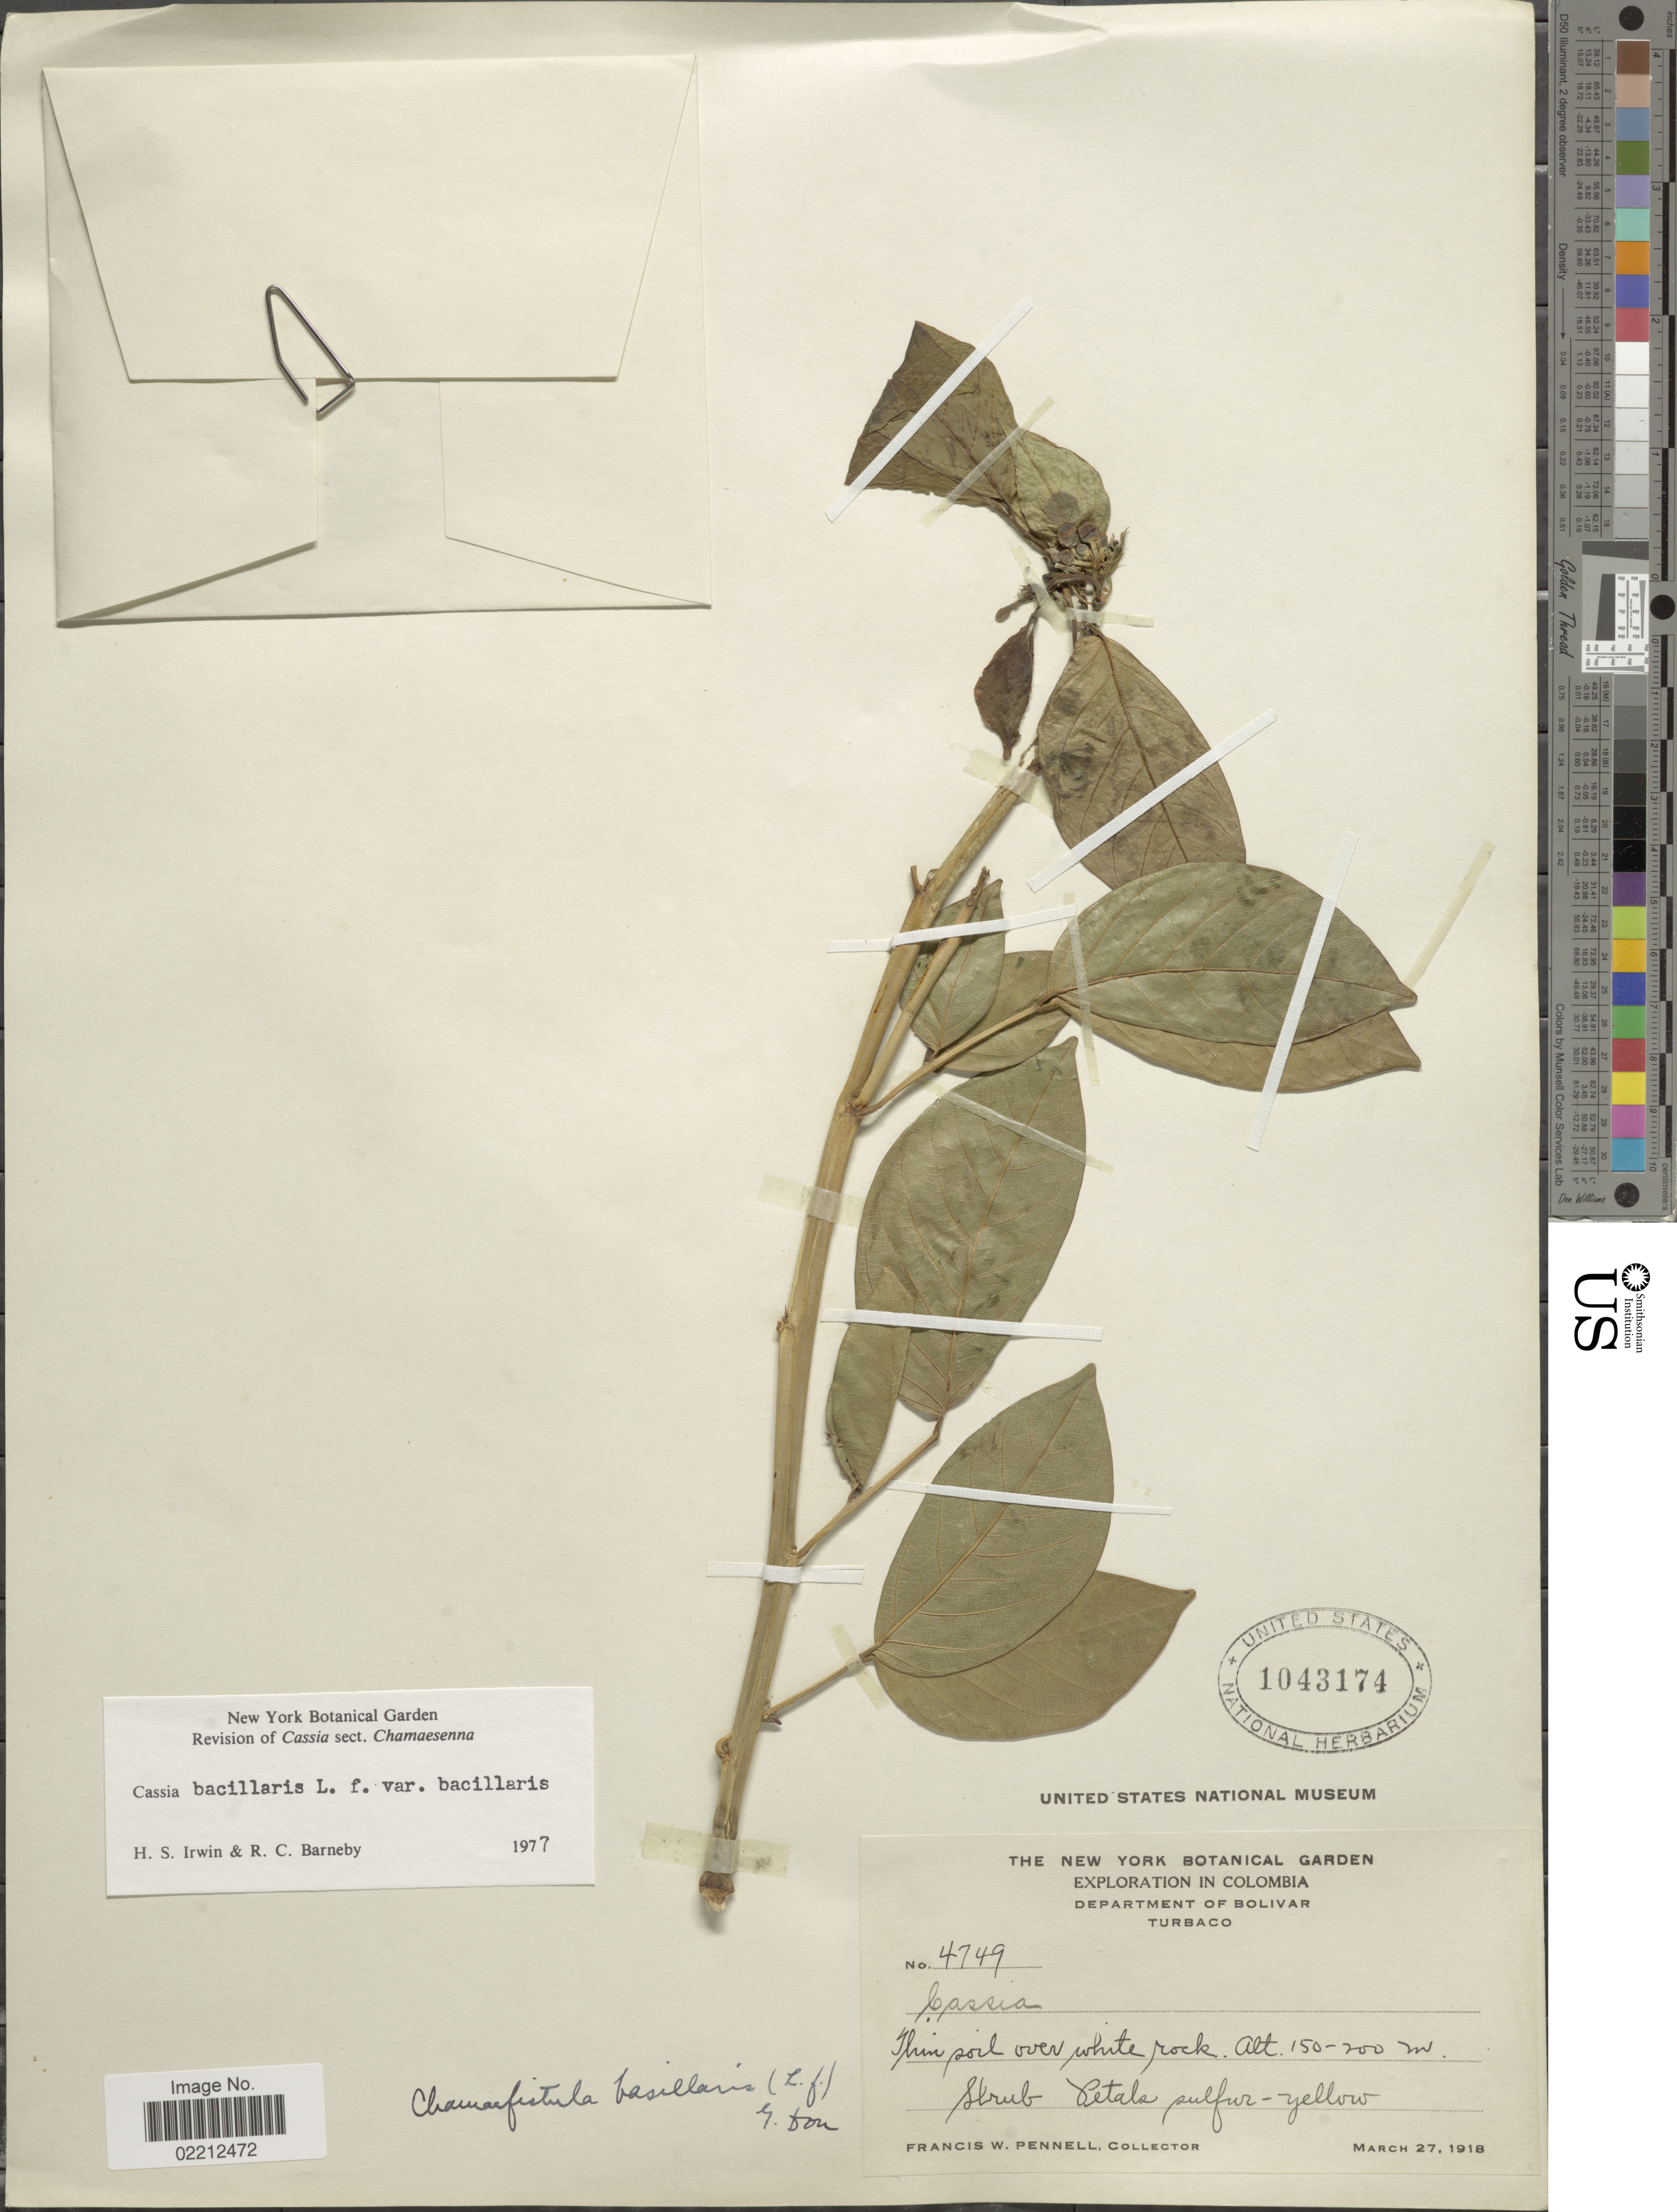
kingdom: Plantae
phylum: Tracheophyta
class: Magnoliopsida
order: Fabales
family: Fabaceae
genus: Senna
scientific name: Senna bacillaris var. bacillaris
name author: (L. f.) H.S. Irwin & Barneby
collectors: F. W. Pennell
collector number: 4749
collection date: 1918-03-27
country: Colombia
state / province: Bolívar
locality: Department of Bolivar, Turbaco.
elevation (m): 150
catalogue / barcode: US 1043174